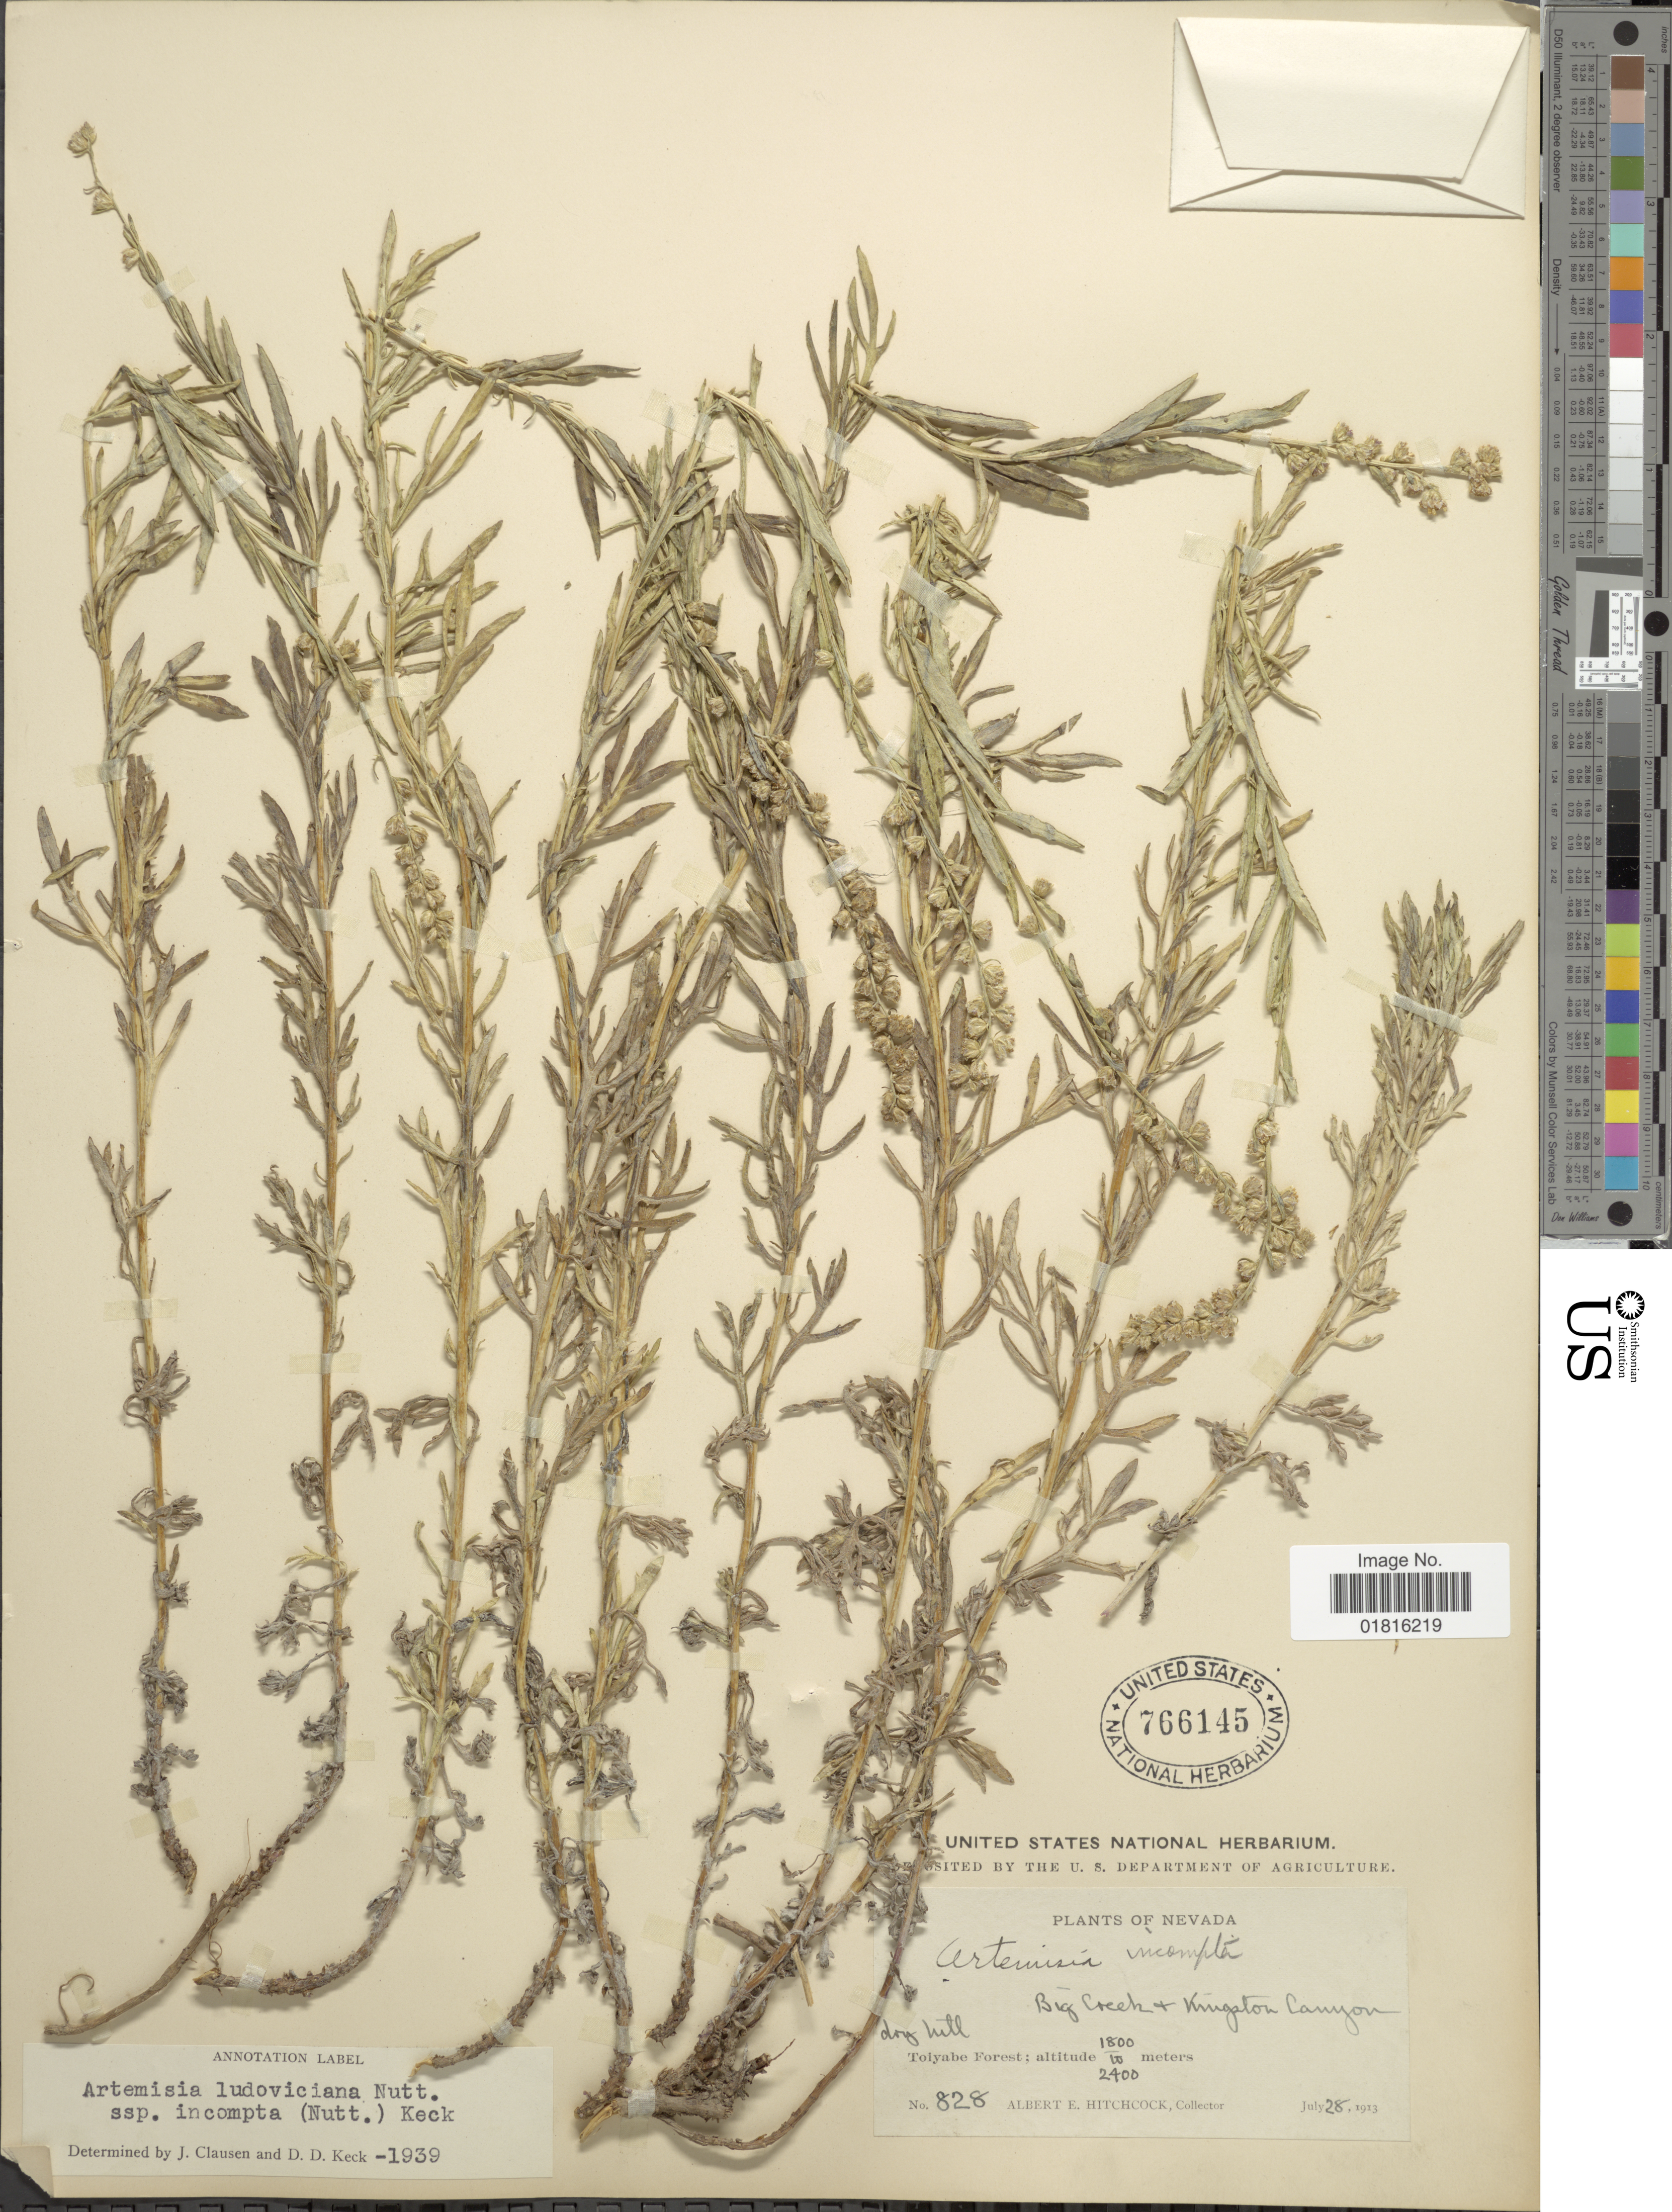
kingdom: Plantae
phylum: Tracheophyta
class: Magnoliopsida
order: Asterales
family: Asteraceae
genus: Artemisia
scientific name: Artemisia ludoviciana subsp. incompta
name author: (Nutt.) D.D. Keck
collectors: A. Hitchcock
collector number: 828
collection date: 1913-07-28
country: United States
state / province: Nevada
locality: Big Creek + Kingston Canyon, dry hill, Toiyabe Forest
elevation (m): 1800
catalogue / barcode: US 766145